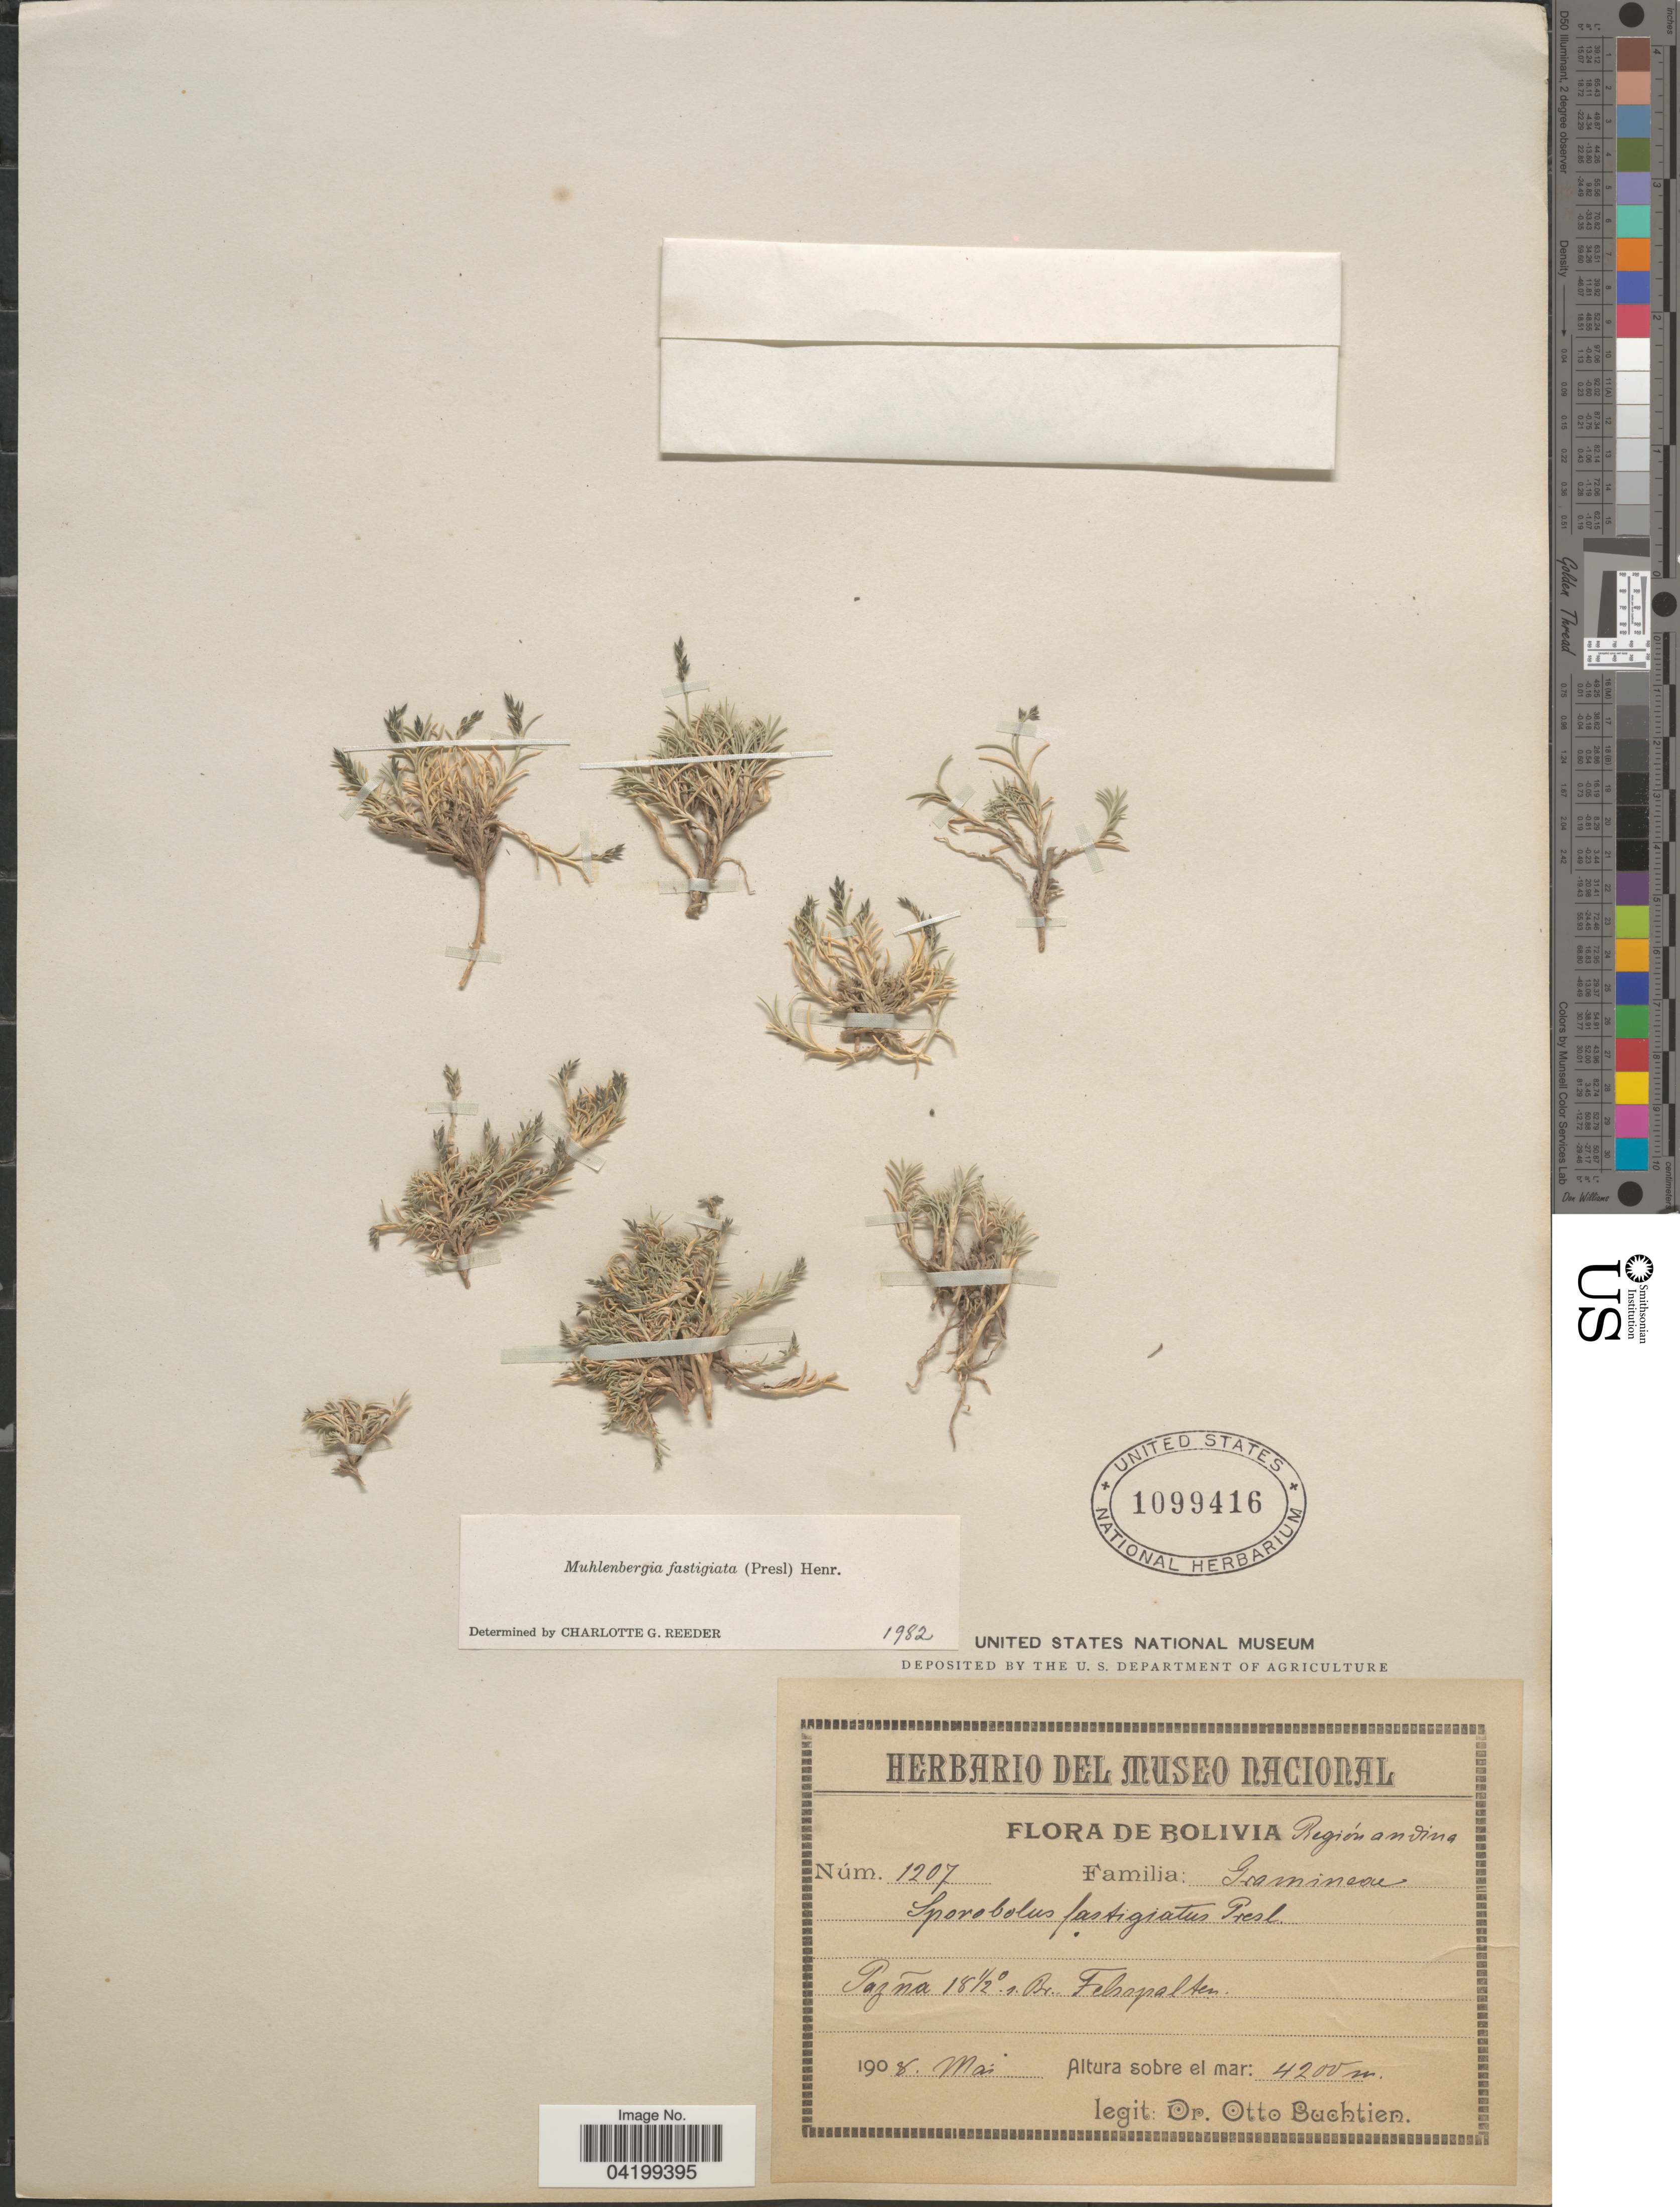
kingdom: Plantae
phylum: Tracheophyta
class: Liliopsida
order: Poales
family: Poaceae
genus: Muhlenbergia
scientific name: Muhlenbergia fastigiata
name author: (J. Presl) Henr.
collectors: O. Buchtien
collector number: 1207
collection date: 1908-05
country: Bolivia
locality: Región andina. Pazña 18½°.s. Br. Felsspalten.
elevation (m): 4200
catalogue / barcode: US 1099416